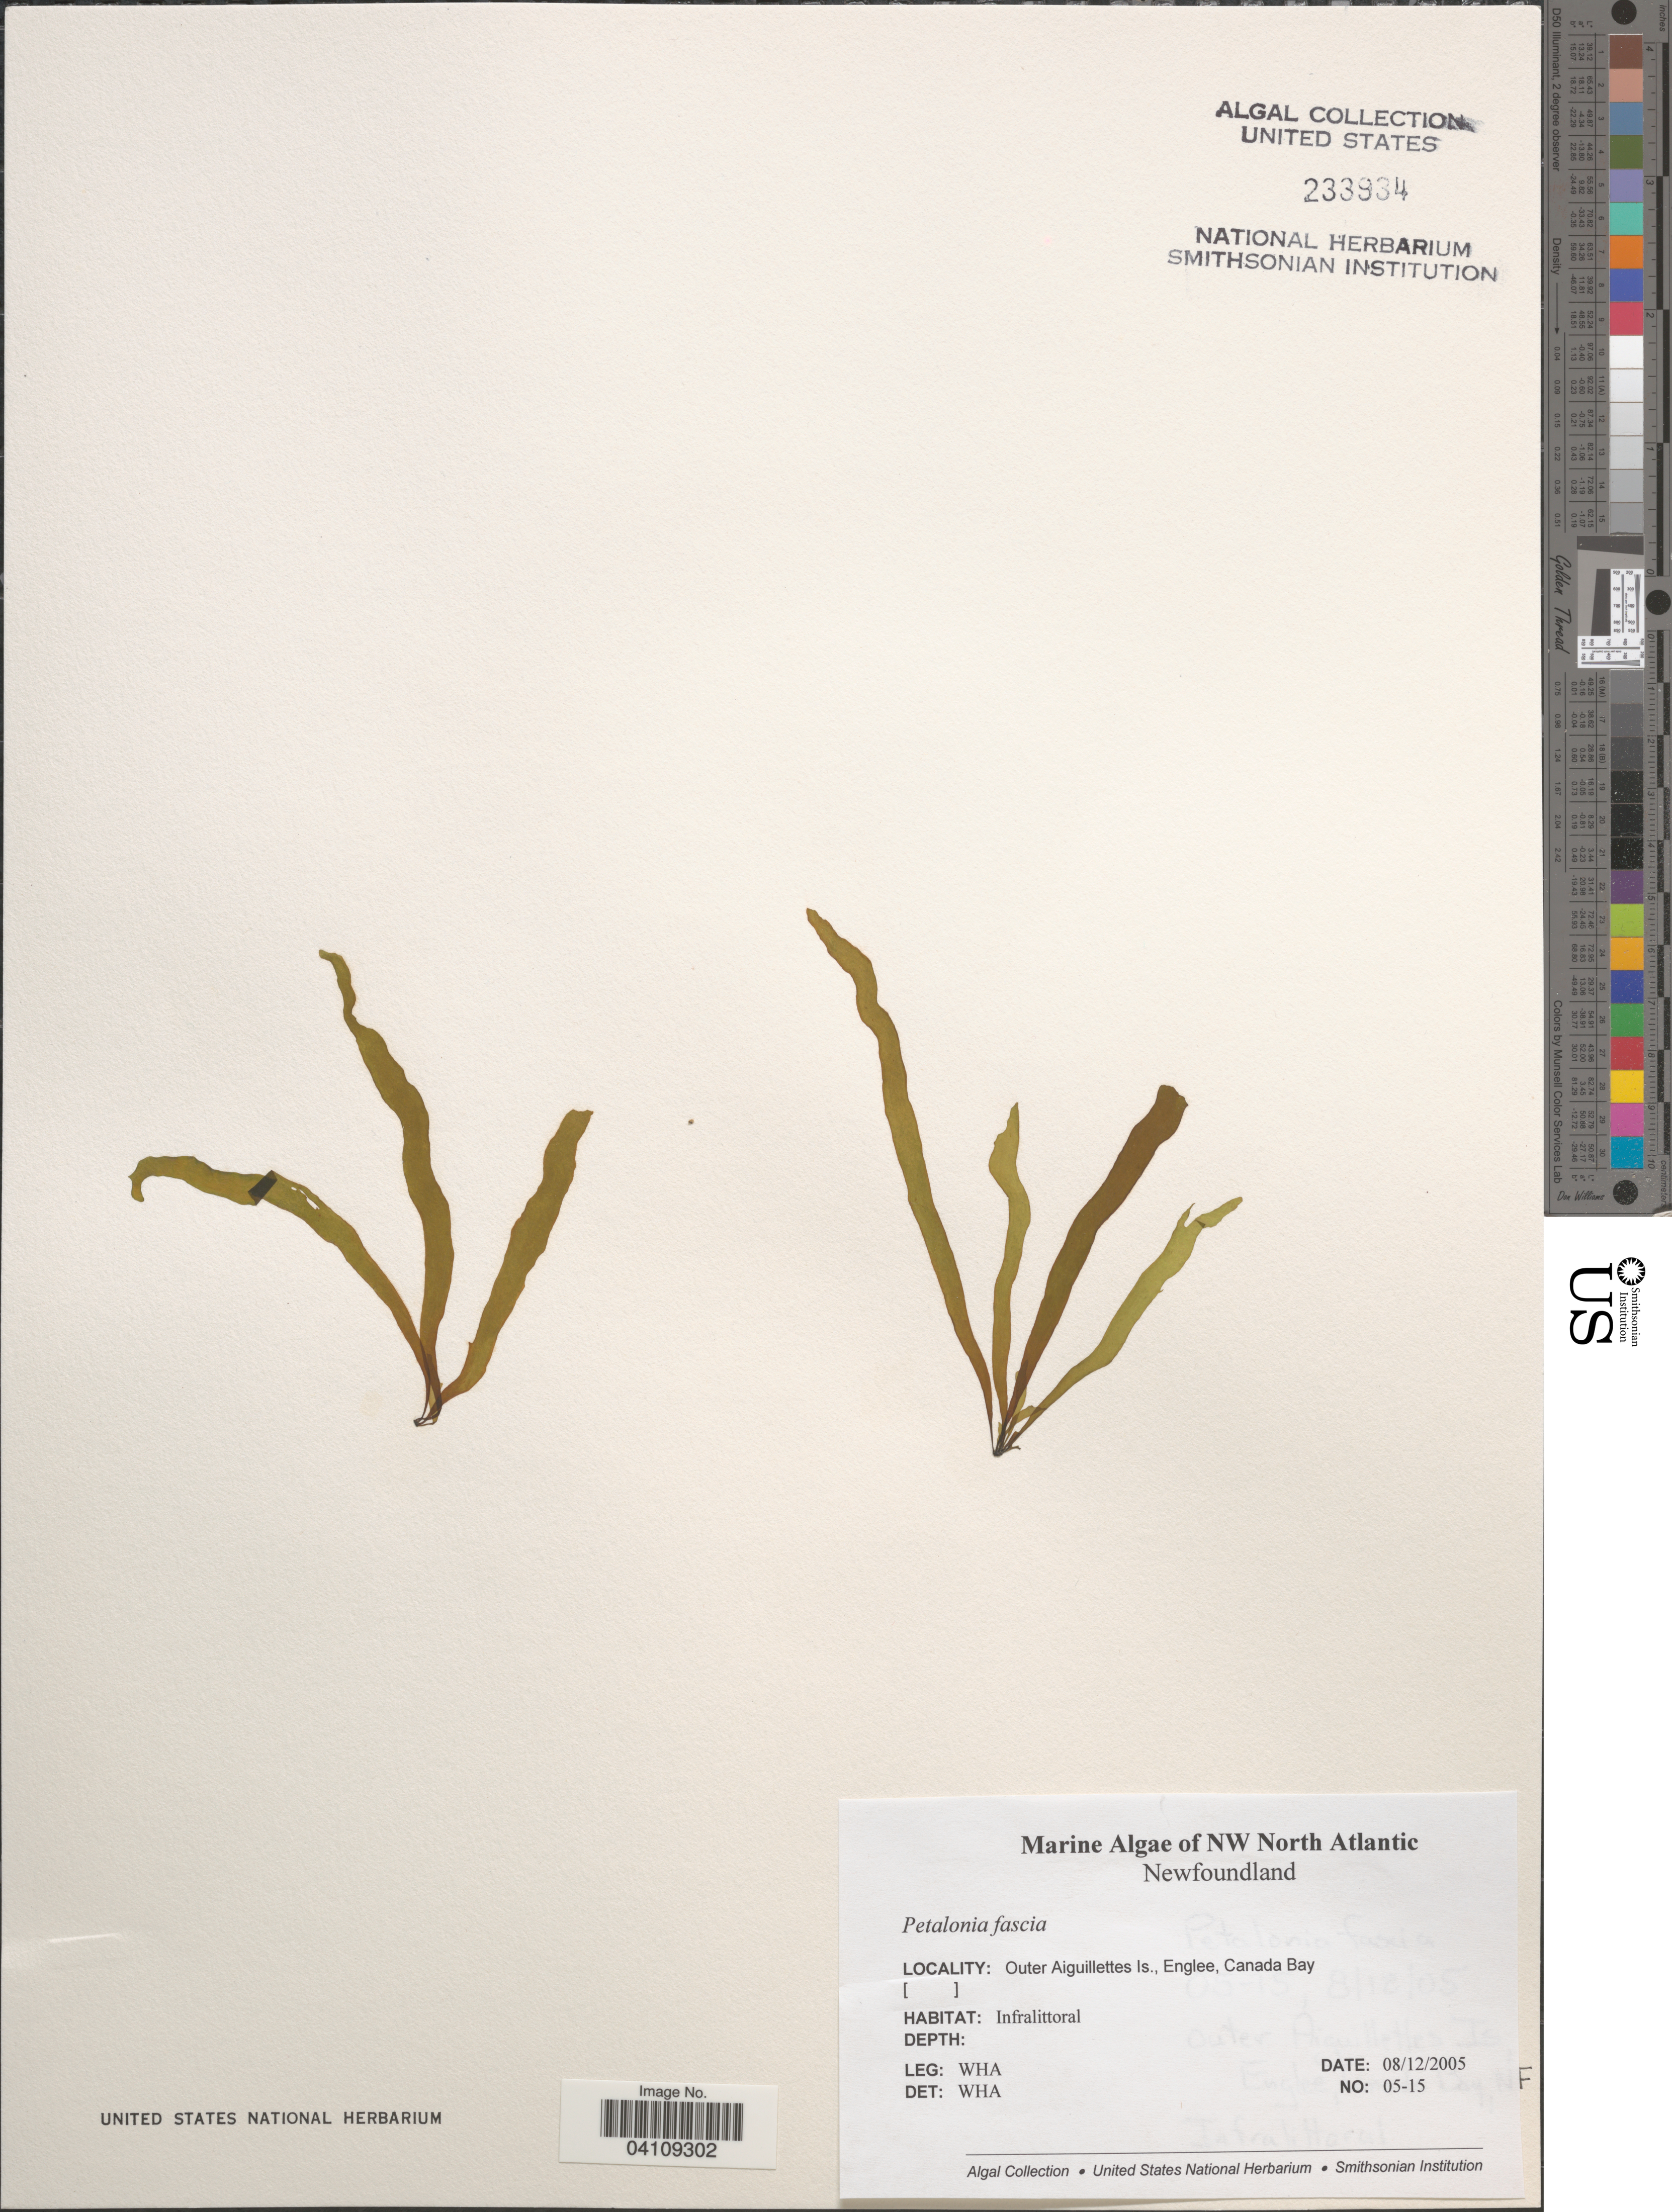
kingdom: Chromista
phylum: Ochrophyta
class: Phaeophyceae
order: Scytosiphonales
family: Scytosiphonaceae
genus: Petalonia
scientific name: Petalonia fascia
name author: (O.F. Müller) Kuntze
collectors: W. H. Adey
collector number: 05-15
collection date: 2005-08-12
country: Canada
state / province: Newfoundland and Labrador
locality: NW North Atlantic. Outer Aiguillettes Is., Englee, Canada Bay.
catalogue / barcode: US 233934